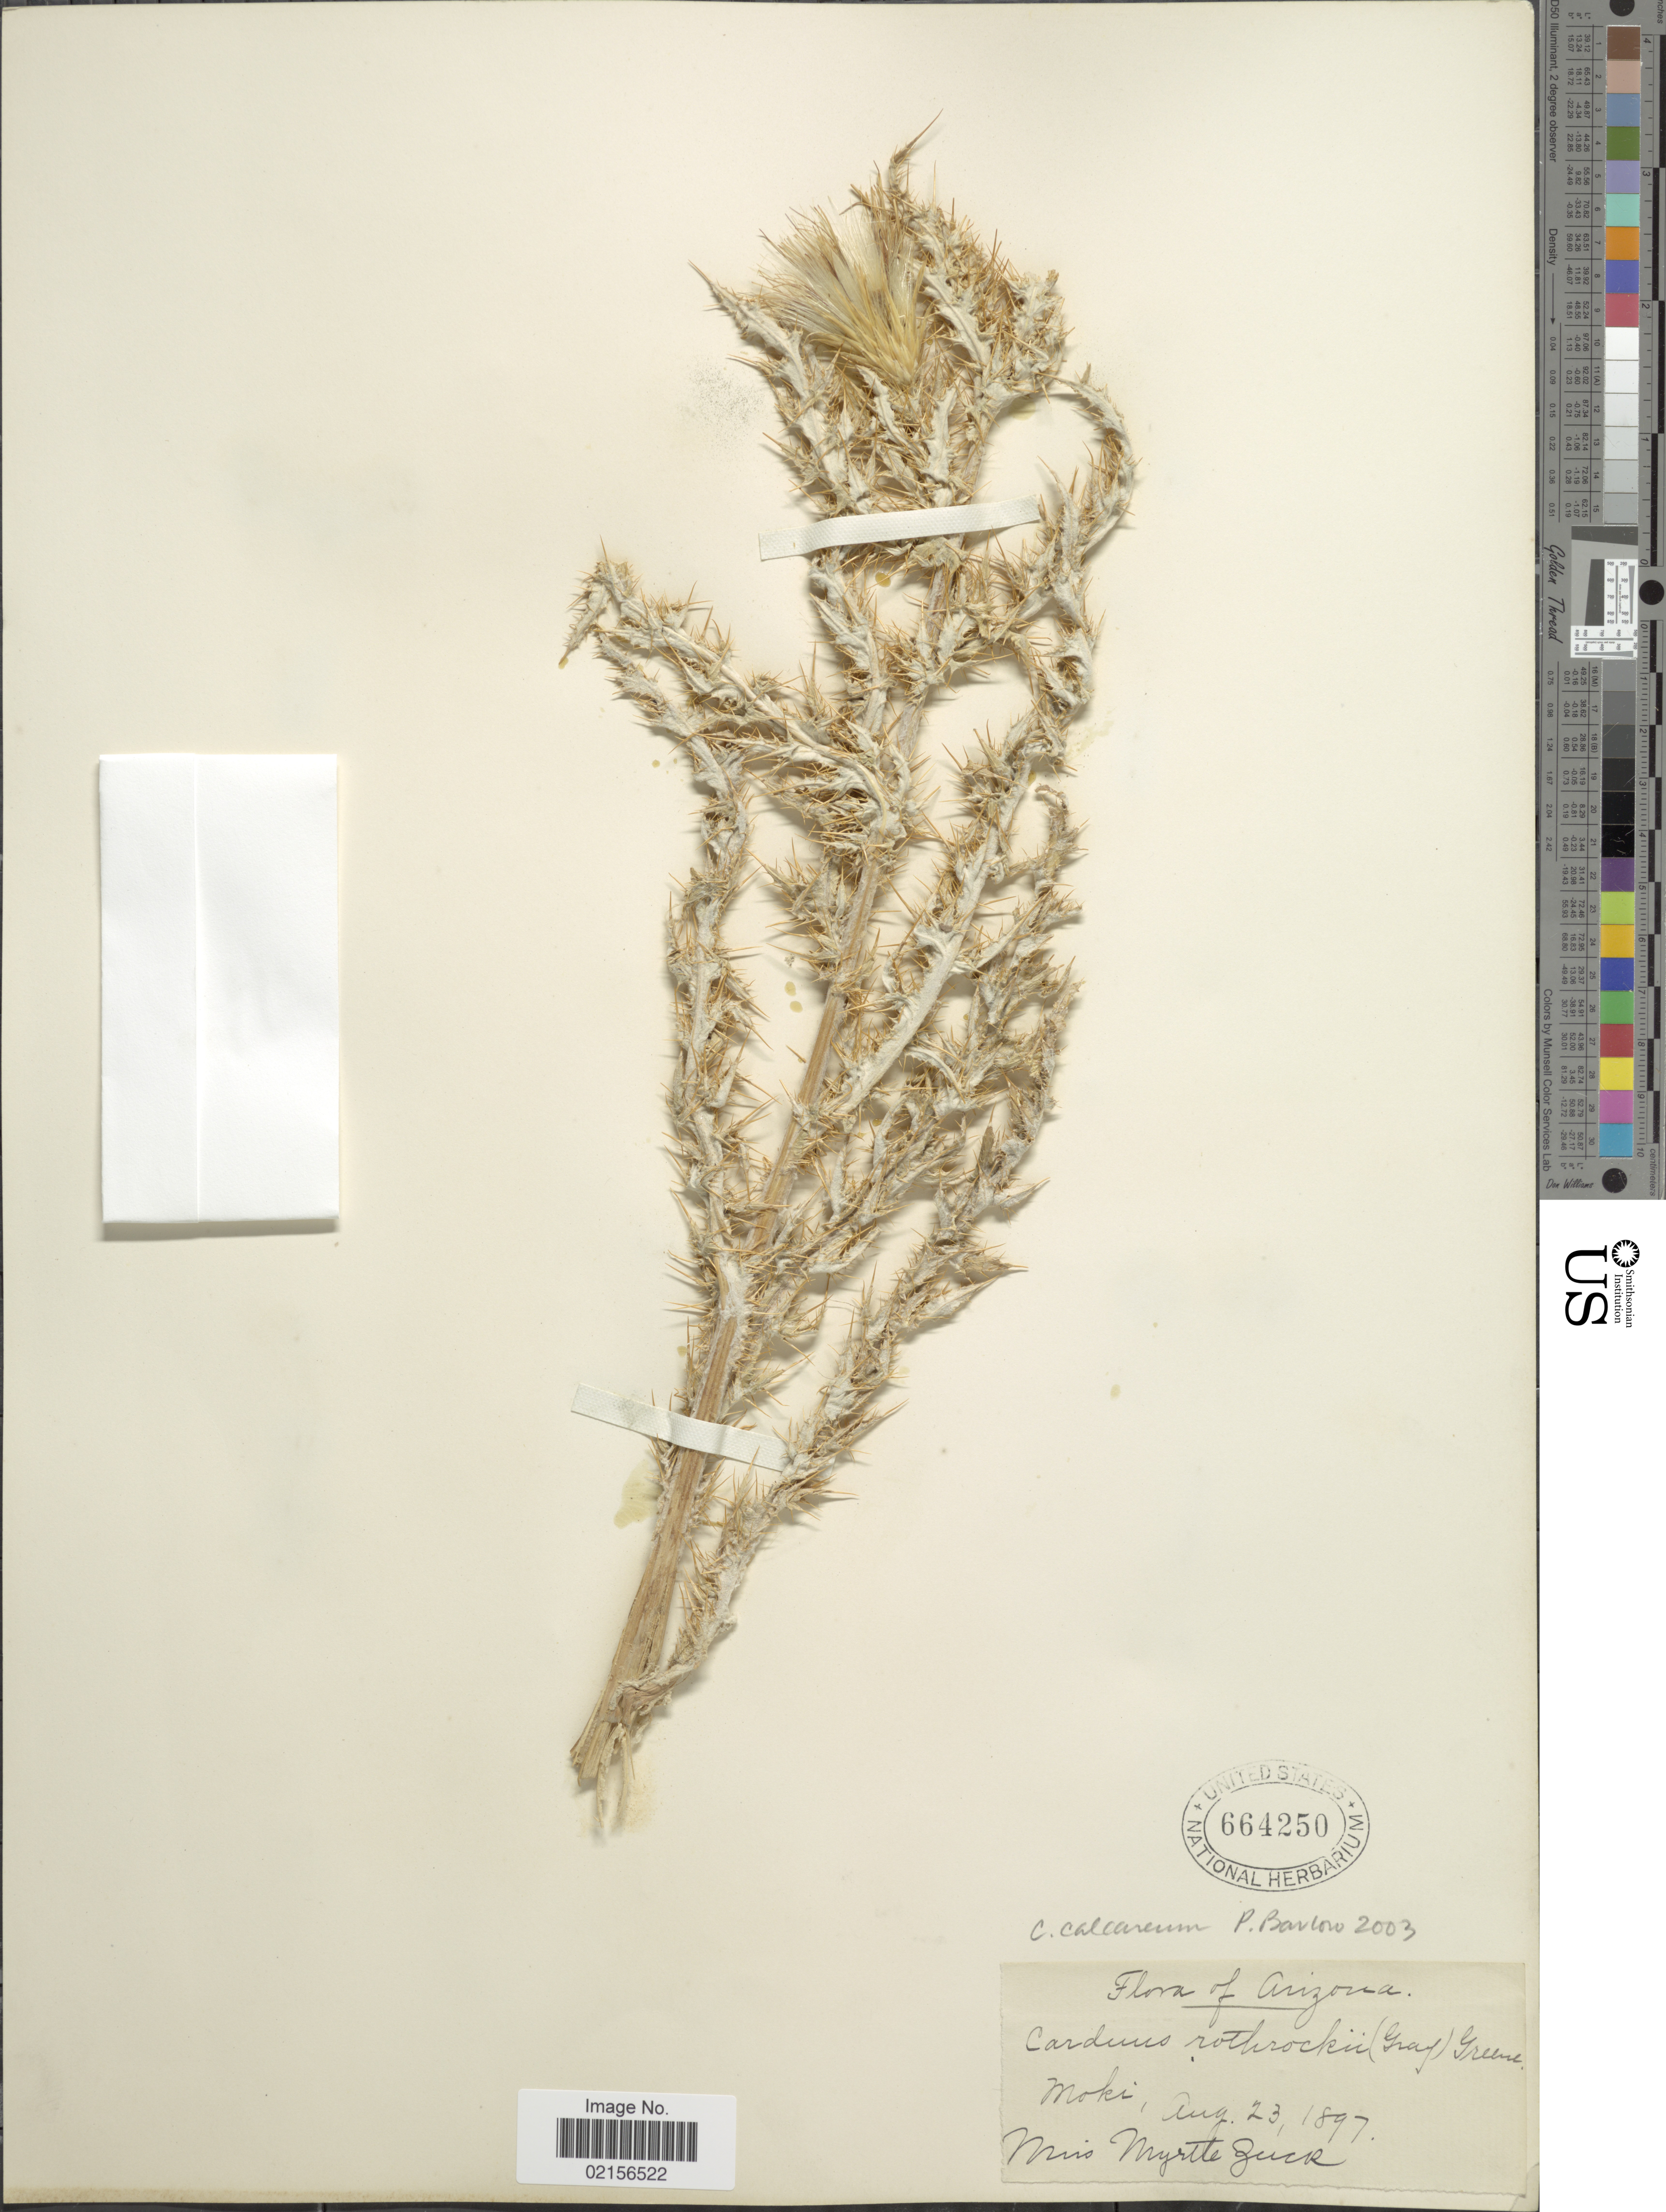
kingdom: Plantae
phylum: Tracheophyta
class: Magnoliopsida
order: Asterales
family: Asteraceae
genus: Cirsium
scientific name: Cirsium calcareum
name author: (M.E. Jones) Wooton & Standl.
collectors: M. Zuck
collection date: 1897-08-23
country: United States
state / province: Arizona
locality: Moki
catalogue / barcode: US 664250